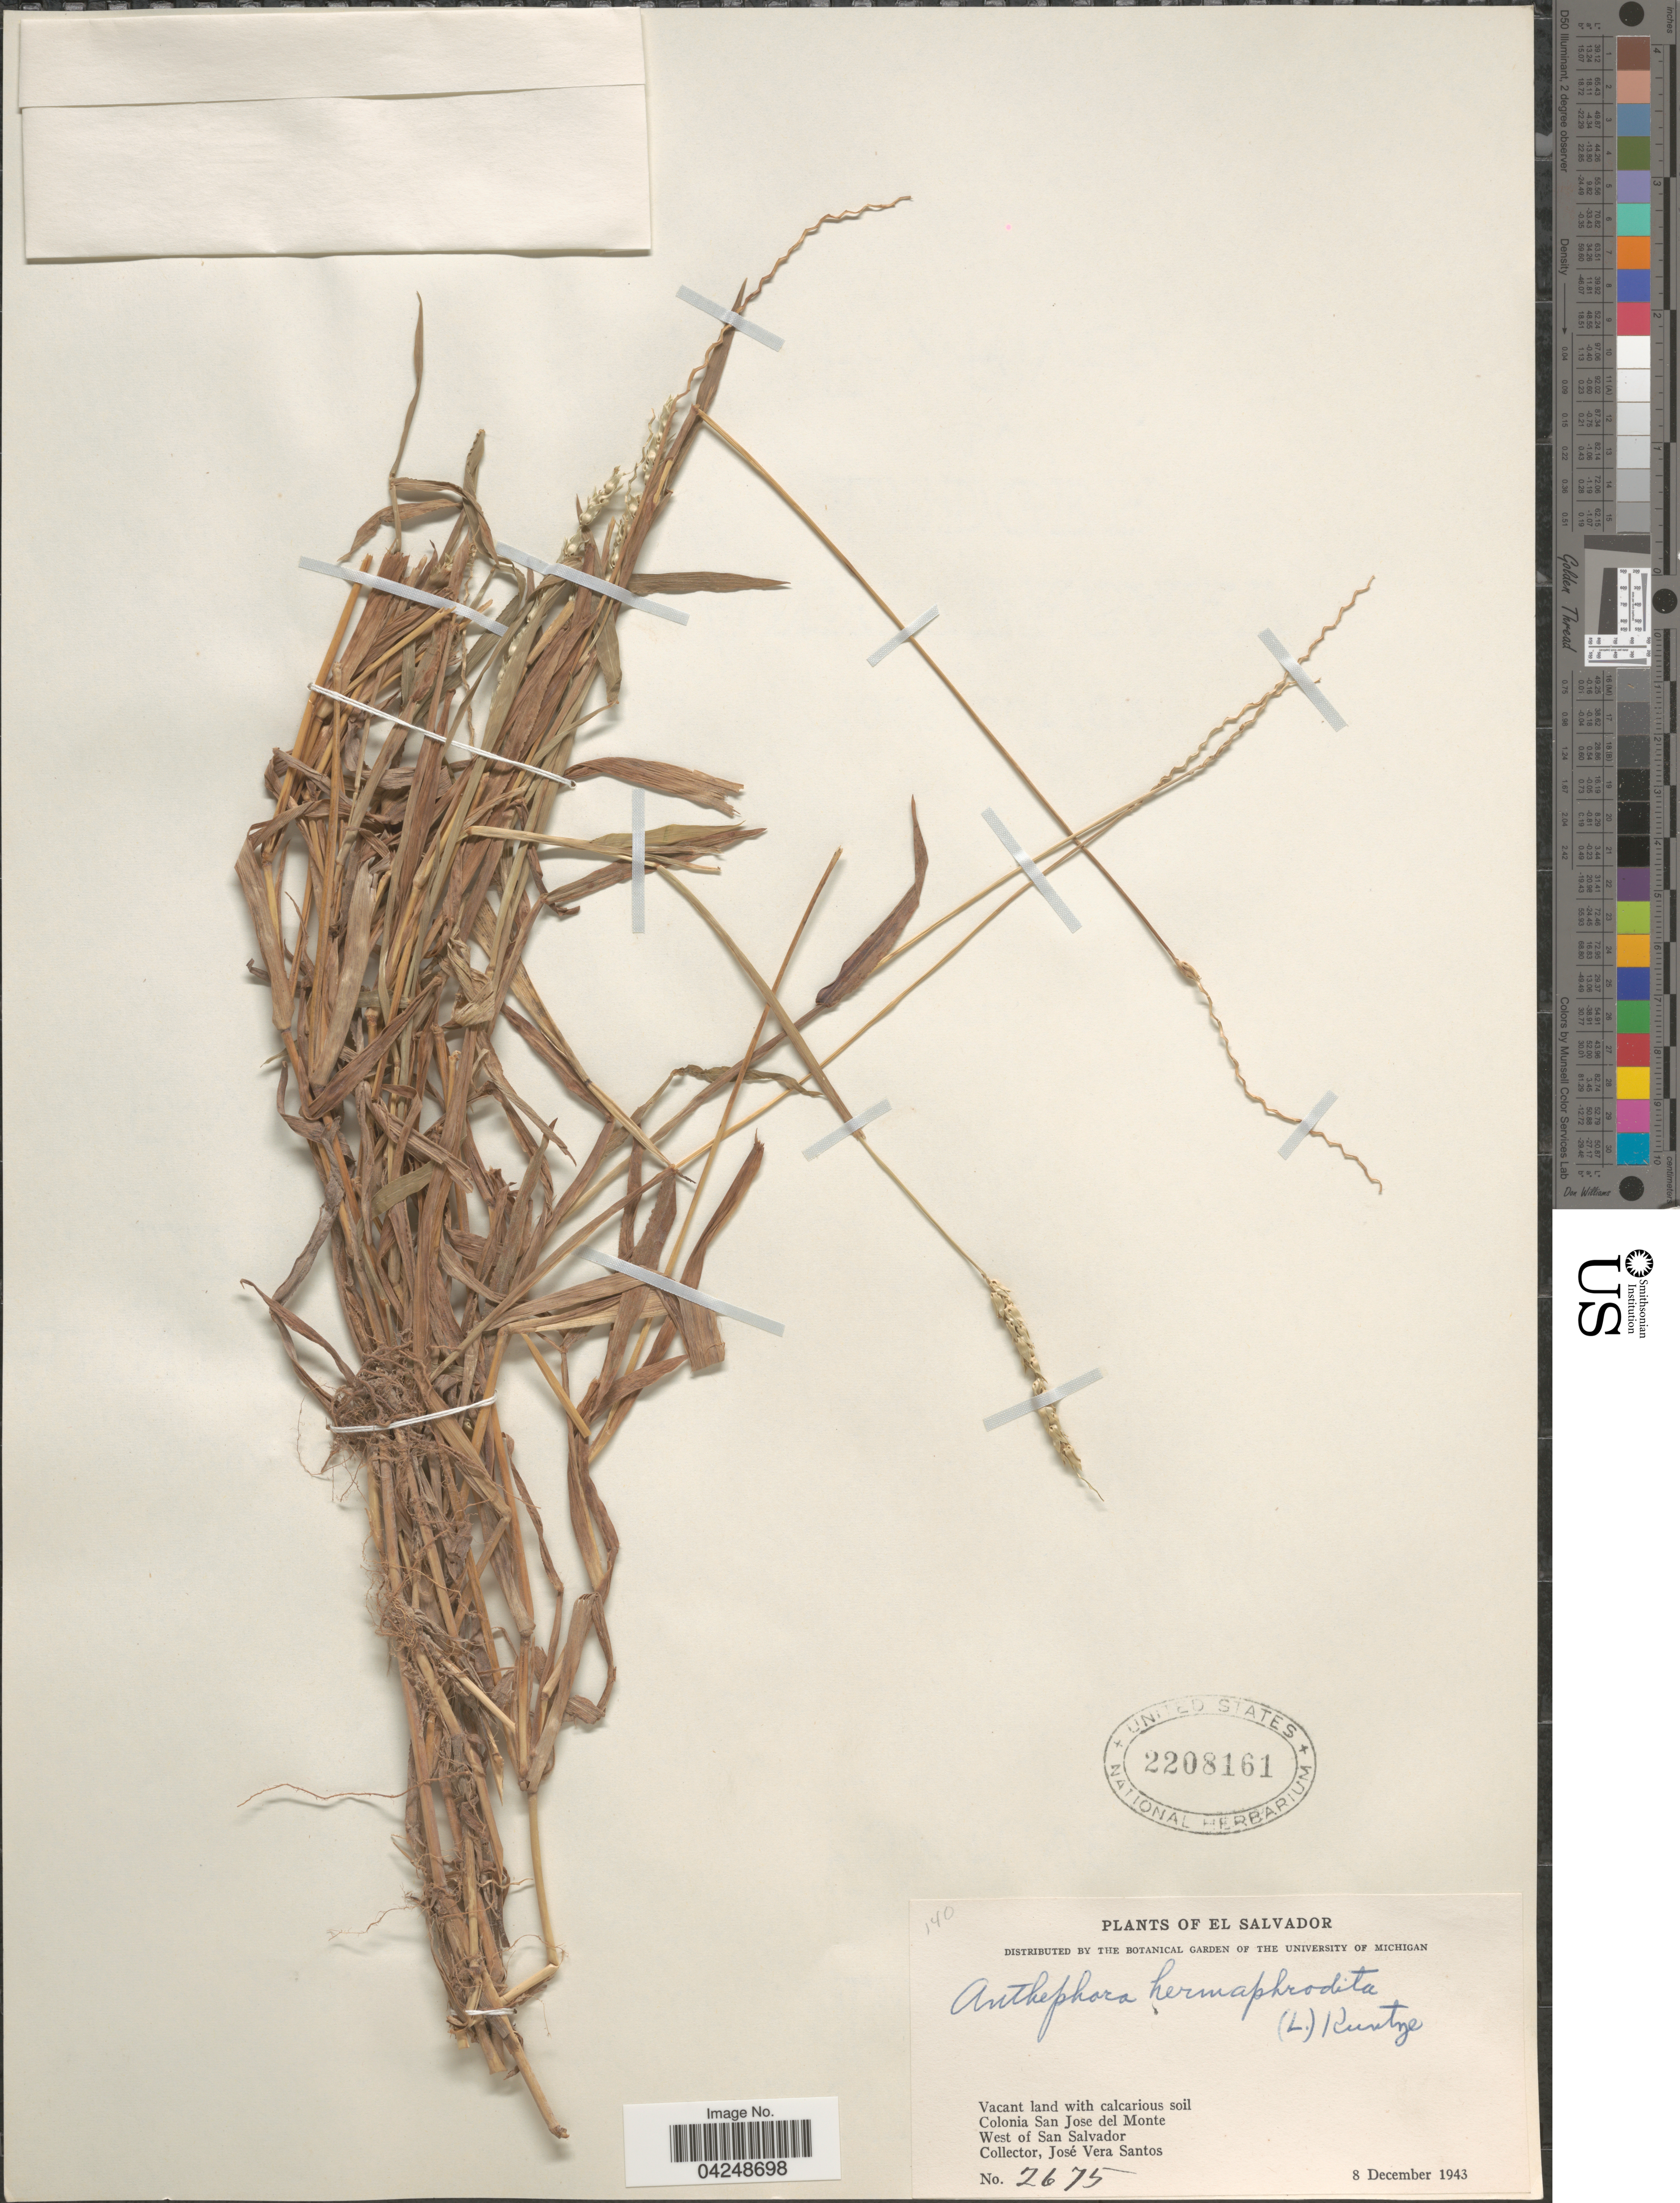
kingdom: Plantae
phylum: Tracheophyta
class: Liliopsida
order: Poales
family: Poaceae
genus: Anthephora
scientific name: Anthephora hermaphrodita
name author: (L.) Kuntze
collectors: J. Vera Santos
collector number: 2675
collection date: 1943-12-08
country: El Salvador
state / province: San Salvador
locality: Colonia San Jose del Monte. West of San Salvador.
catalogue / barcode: US 2208161